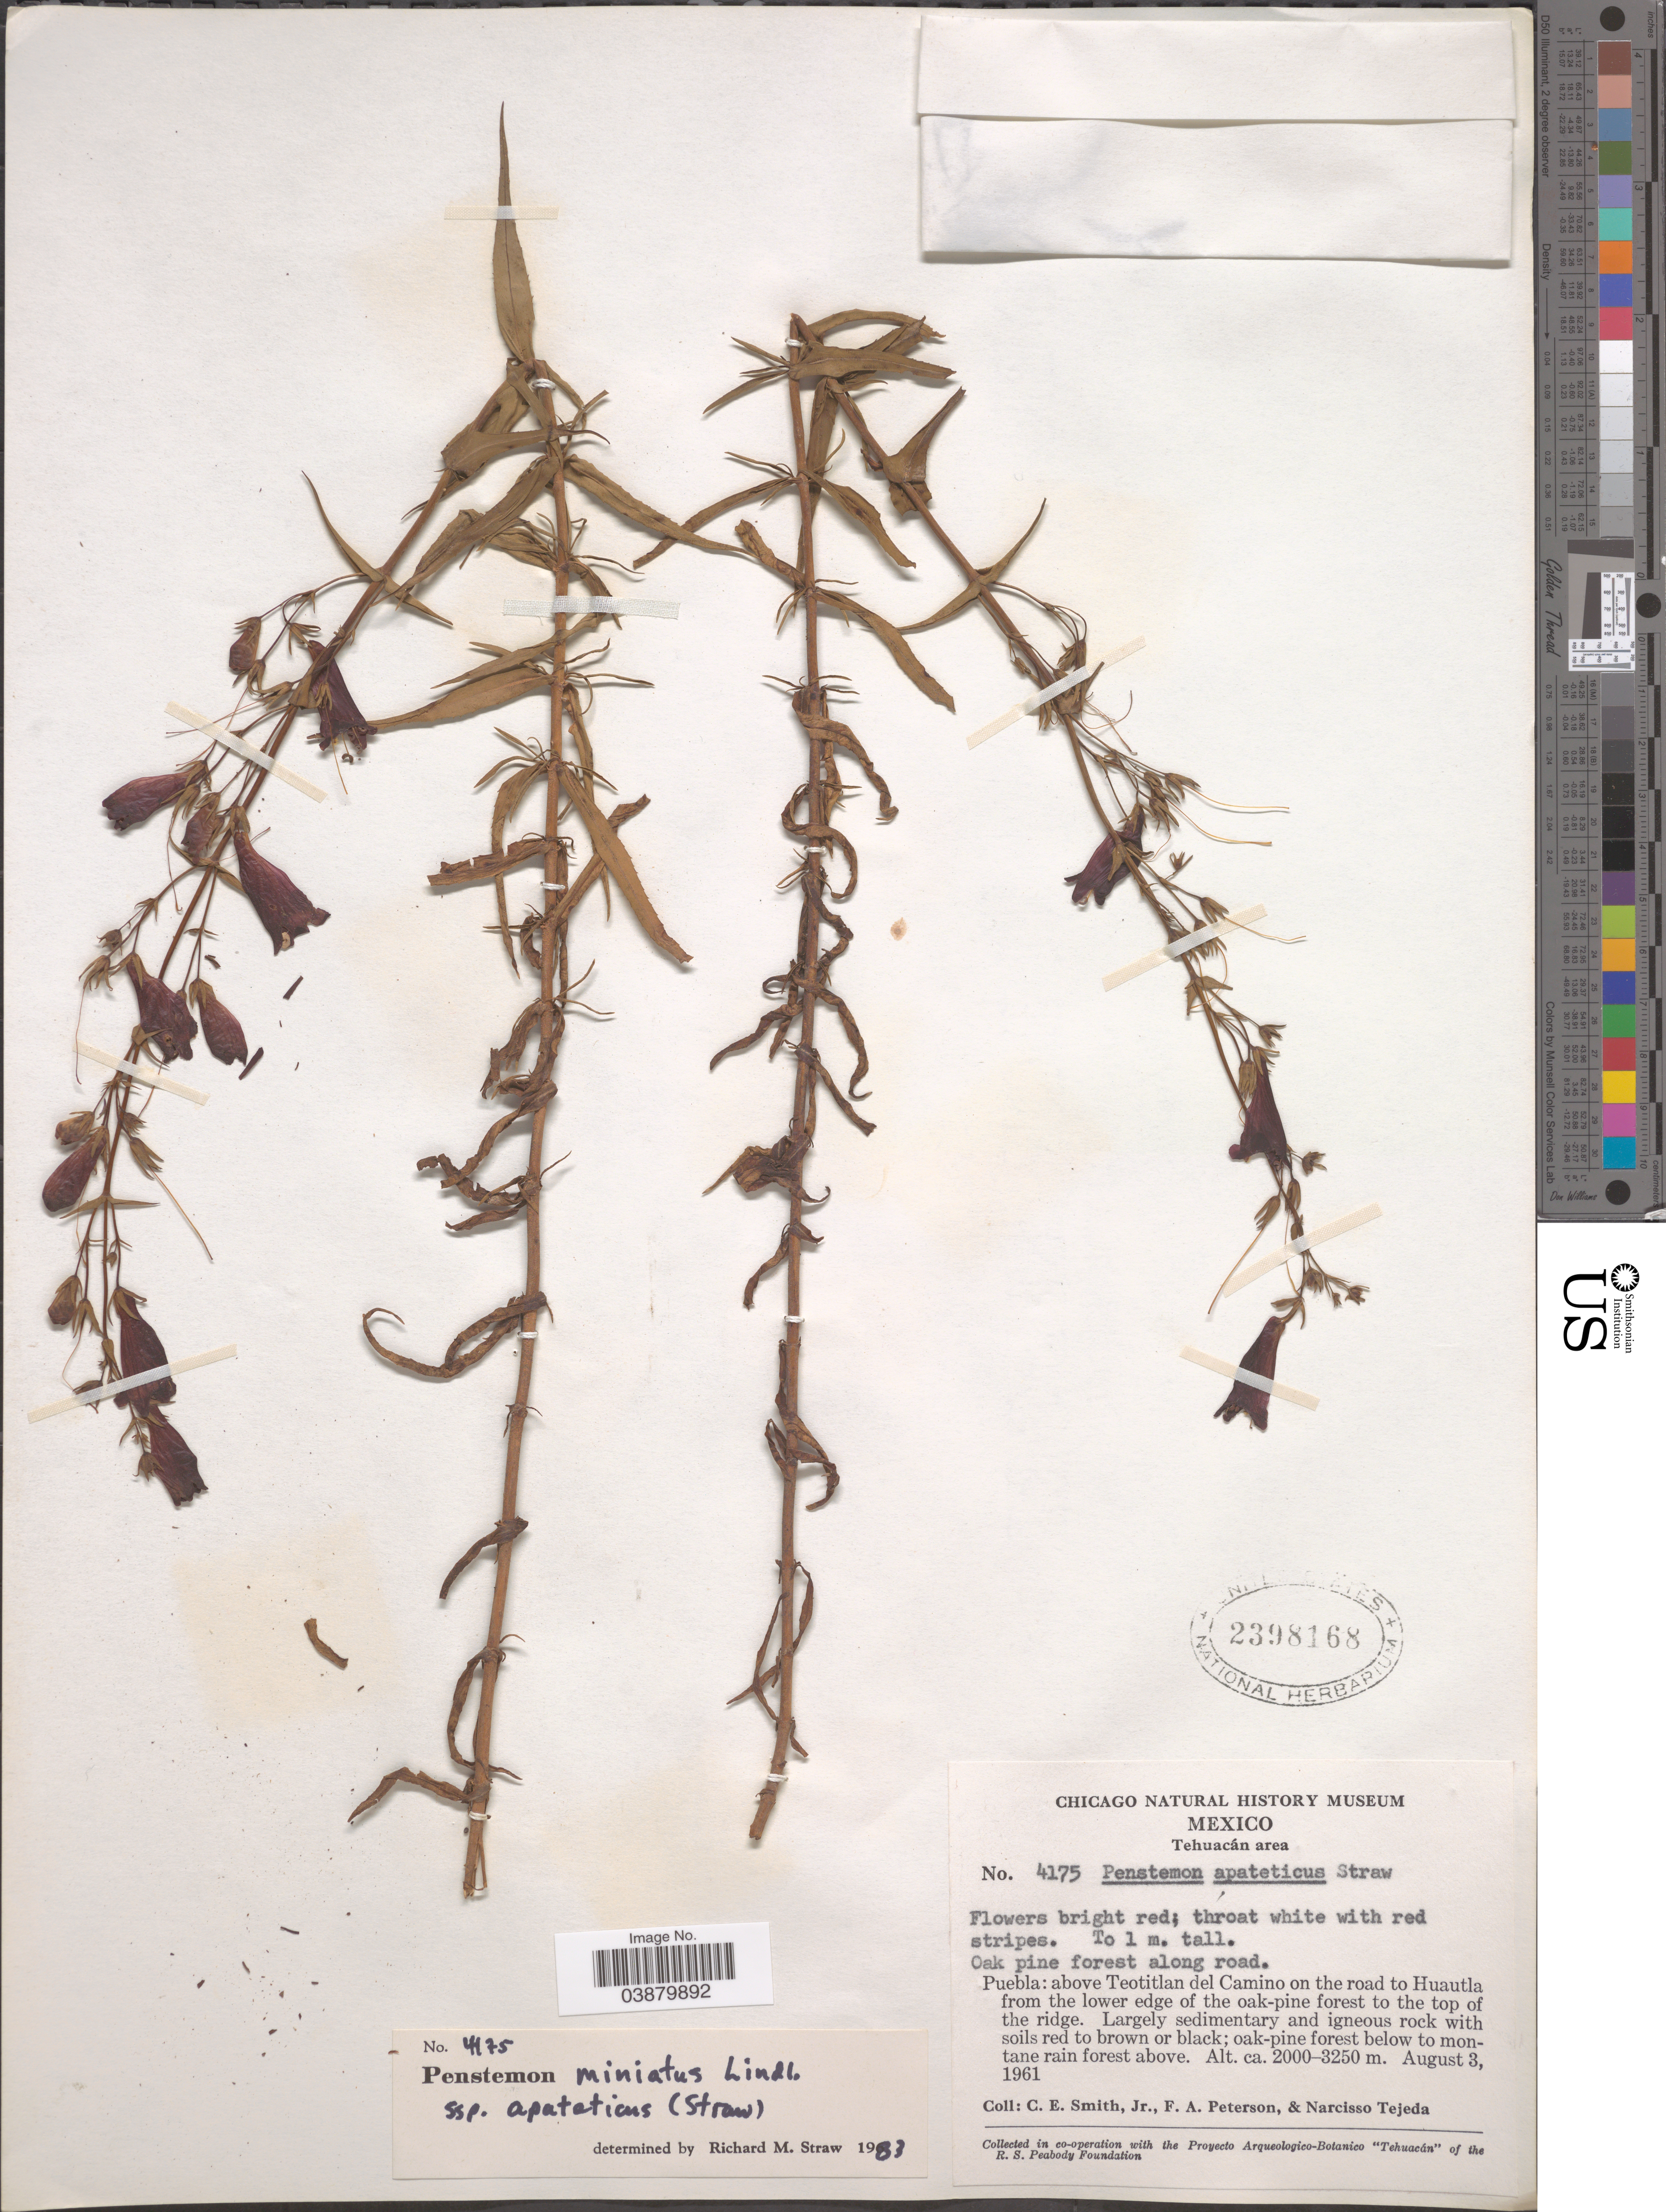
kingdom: Plantae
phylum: Tracheophyta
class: Magnoliopsida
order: Lamiales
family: Plantaginaceae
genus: Penstemon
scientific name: Penstemon miniatus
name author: Lindl.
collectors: C. E. Smith Jr., F. A. Peterson & N. Tejeda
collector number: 4175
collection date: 1961-08-03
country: Mexico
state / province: Puebla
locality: Tehuacán area. Above Teotitlan del Camino on the road to Huautla from the lower edge of the oak-pine forest to the top of the ridge.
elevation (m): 2000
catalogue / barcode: US 2398168